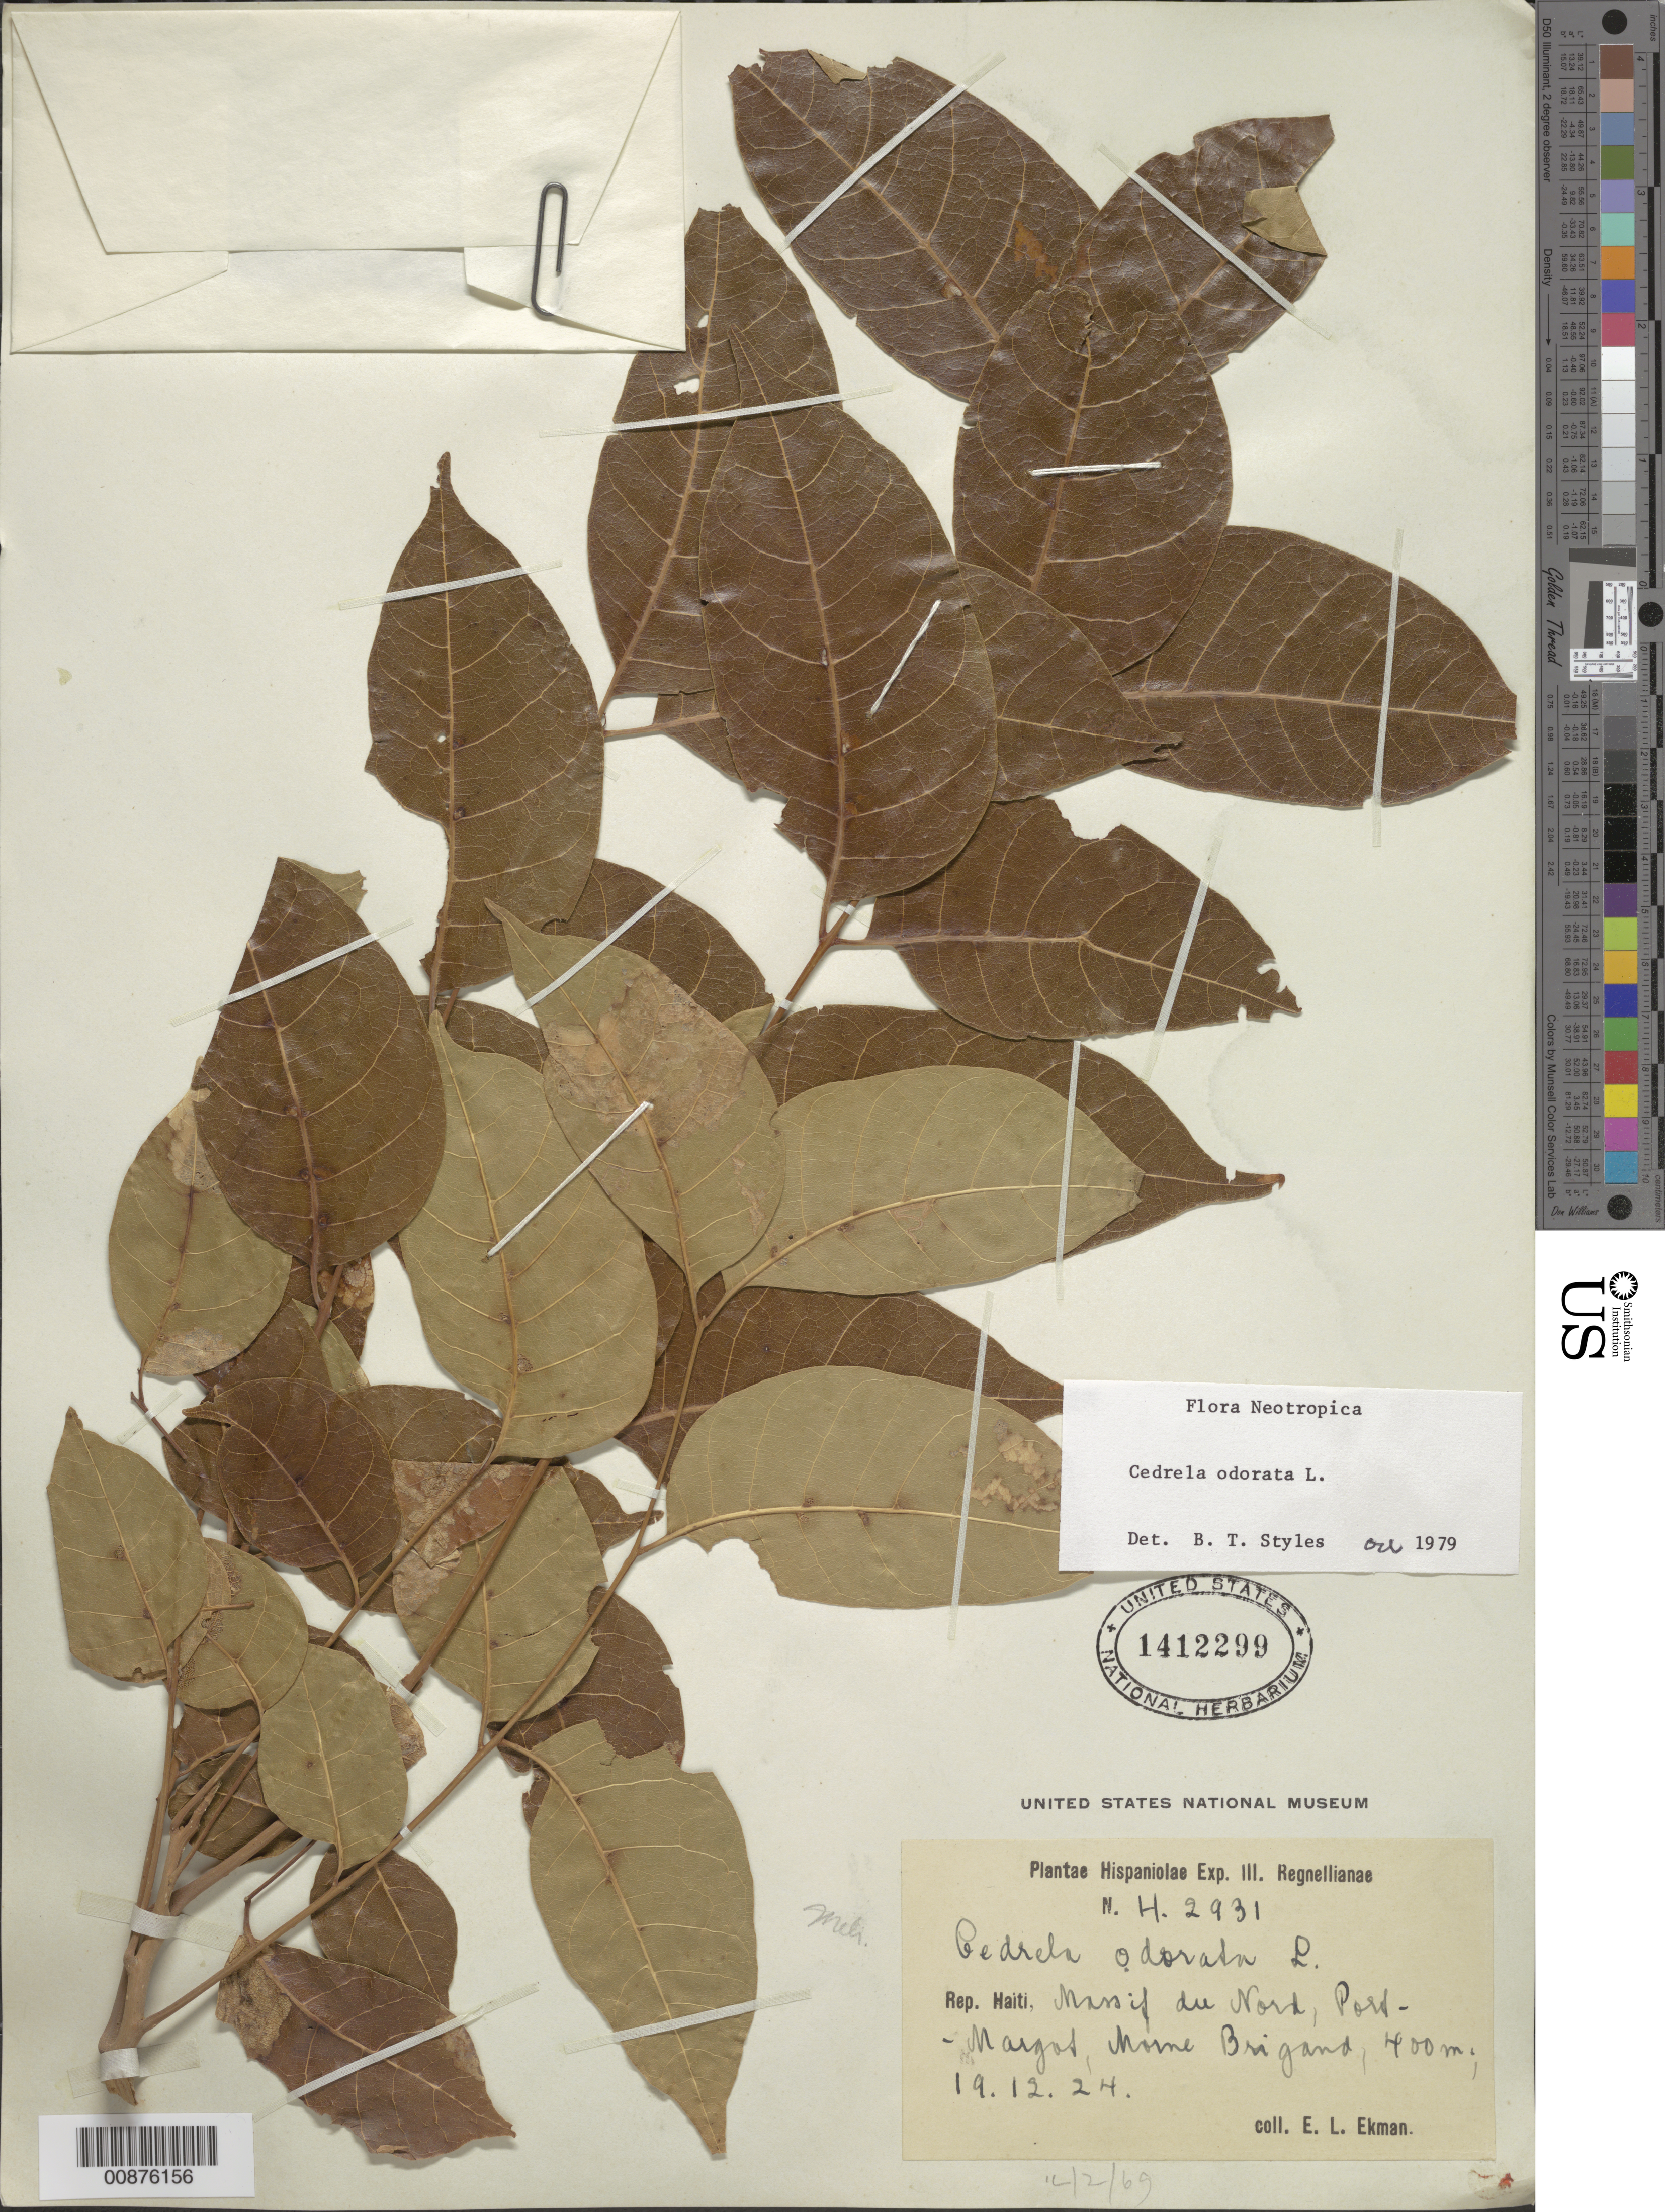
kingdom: Plantae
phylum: Tracheophyta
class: Magnoliopsida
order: Sapindales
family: Meliaceae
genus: Cedrela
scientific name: Cedrela odorata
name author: L.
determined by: Styles, B. T.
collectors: E. L. Ekman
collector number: H 2931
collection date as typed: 19 Dec 1924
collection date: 1924-12-19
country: Haiti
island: Hispaniola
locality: Massif du Nord, Port Margot, Morne Brigand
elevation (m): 400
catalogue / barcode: US 1412299